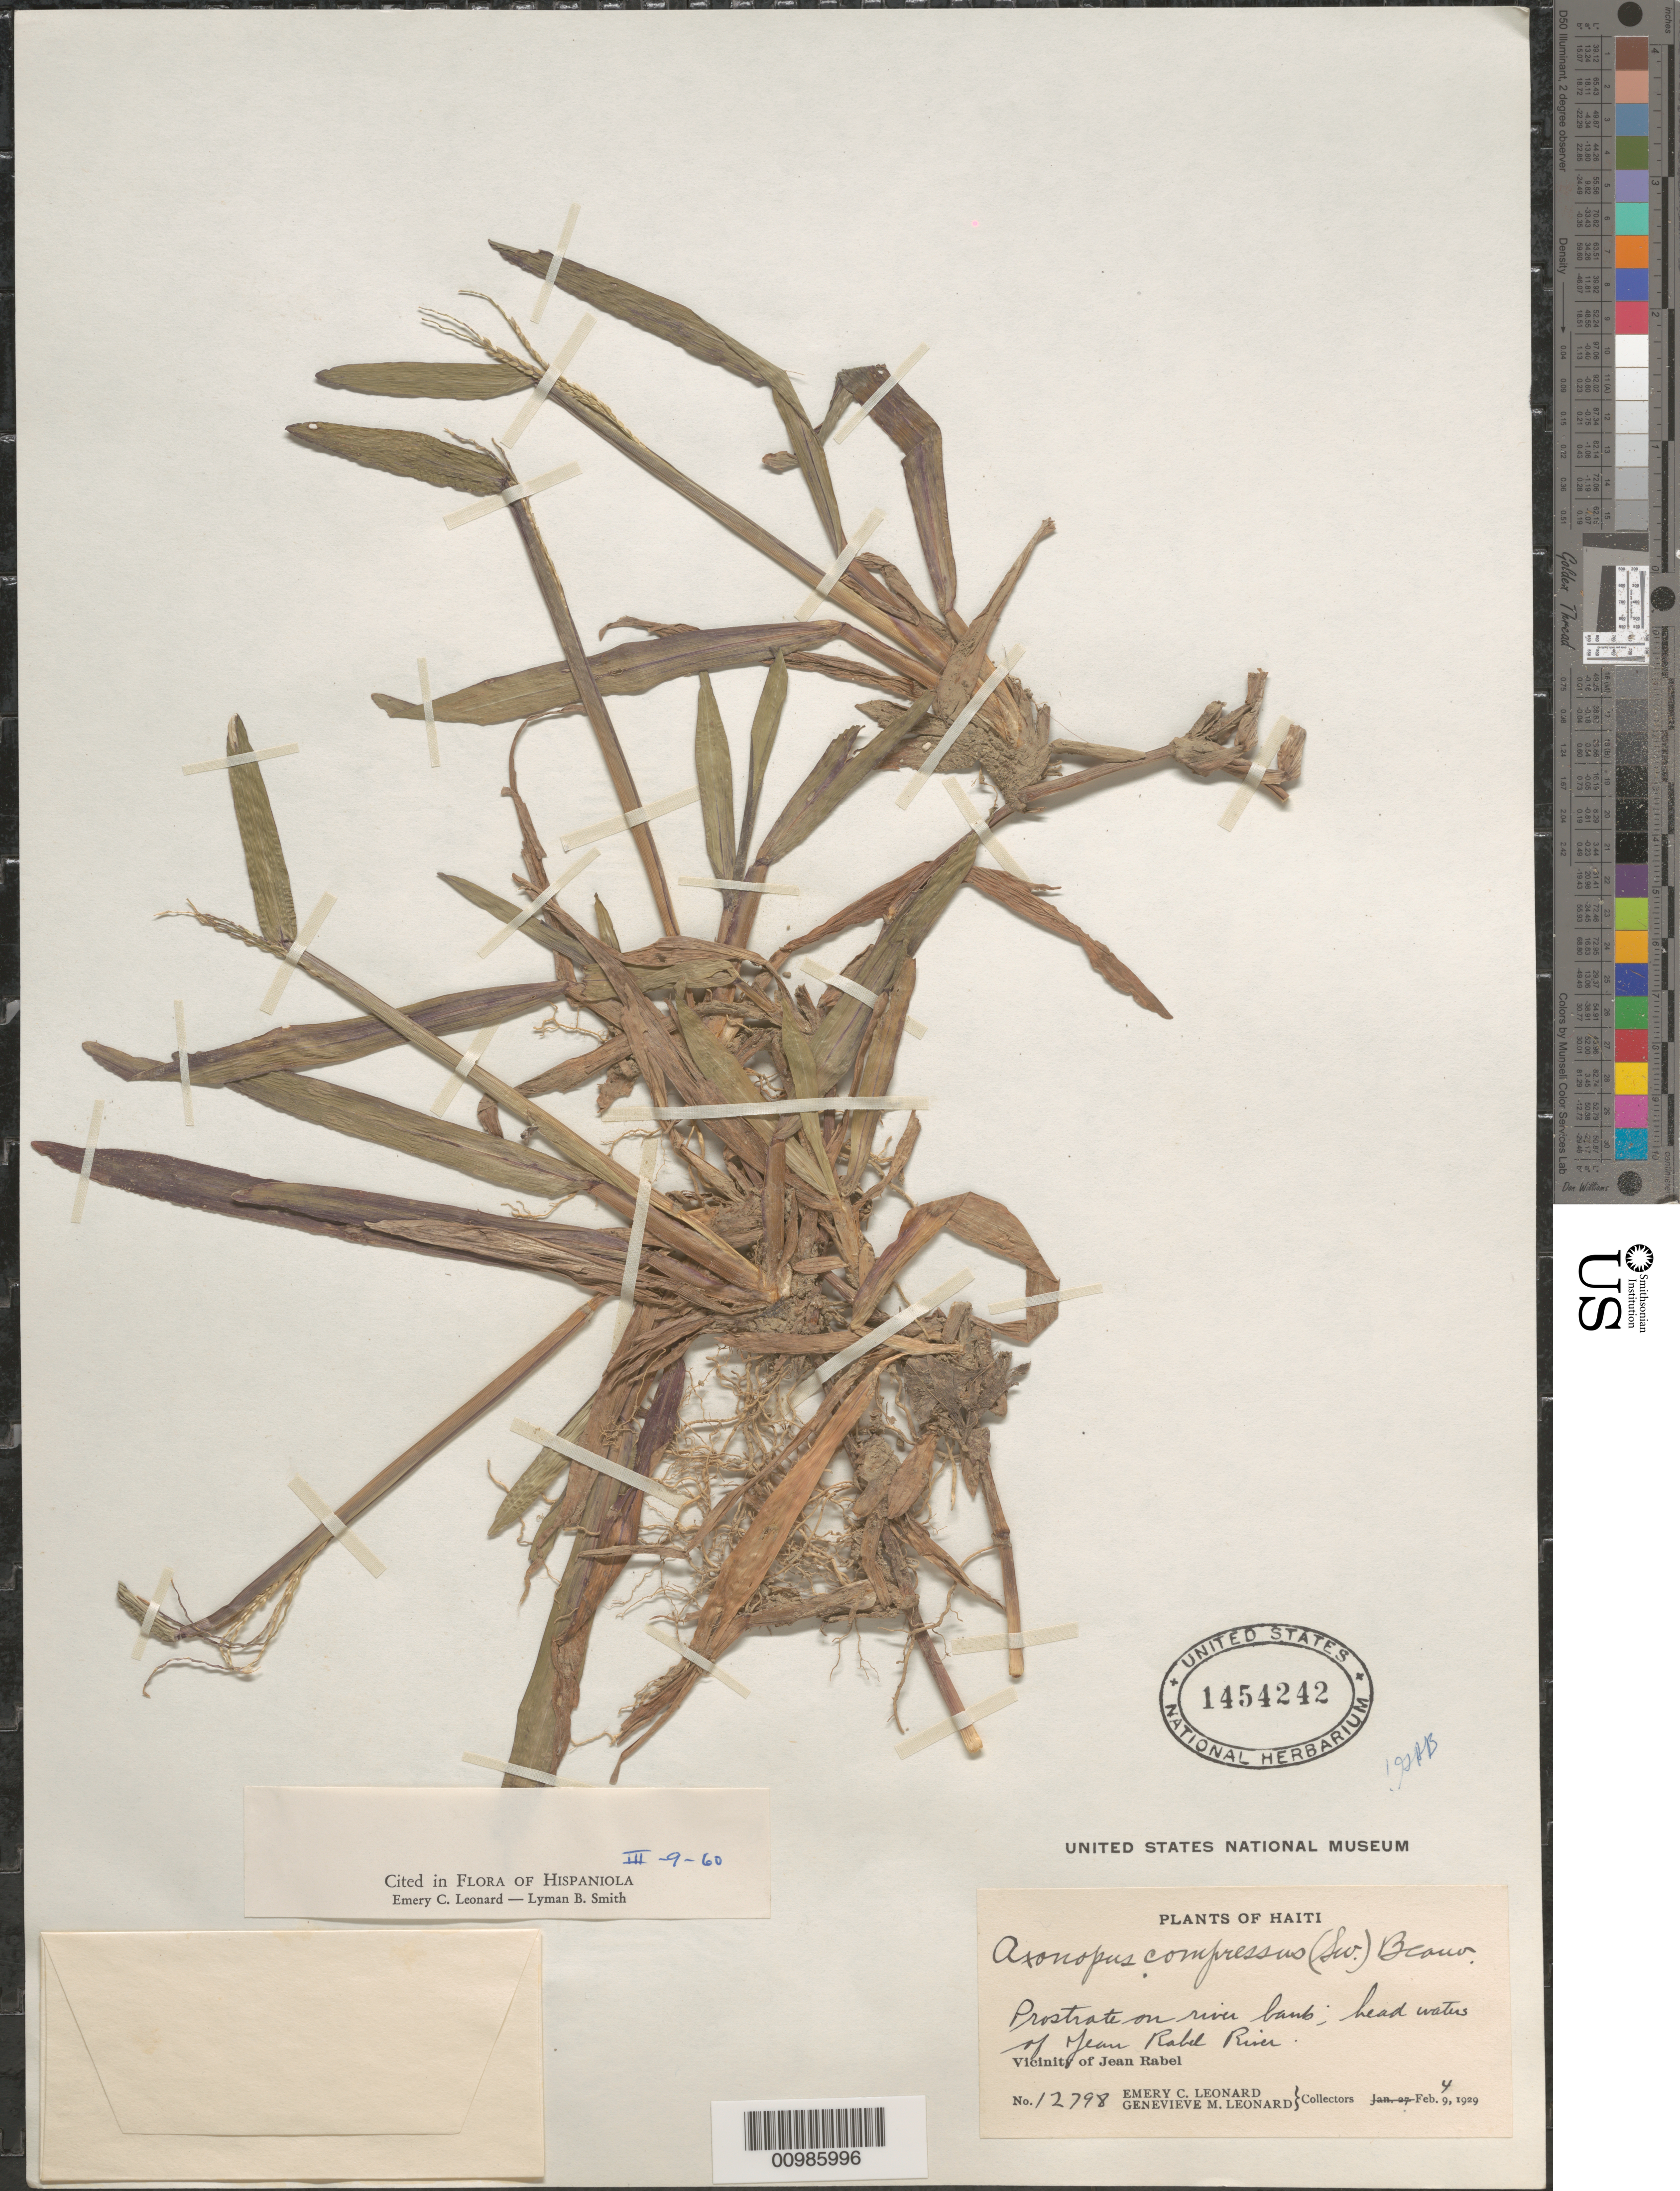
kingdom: Plantae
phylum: Tracheophyta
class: Liliopsida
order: Poales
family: Poaceae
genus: Axonopus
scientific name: Axonopus compressus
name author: (Sw.) P. Beauv.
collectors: E. C. Leonard & G. M. Leonard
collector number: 12798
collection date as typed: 04 Feb 1929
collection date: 1929-02-04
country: Haiti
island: Hispaniola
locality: Head of Jean Rabel River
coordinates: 0 N, 0 E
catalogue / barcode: US 1454242